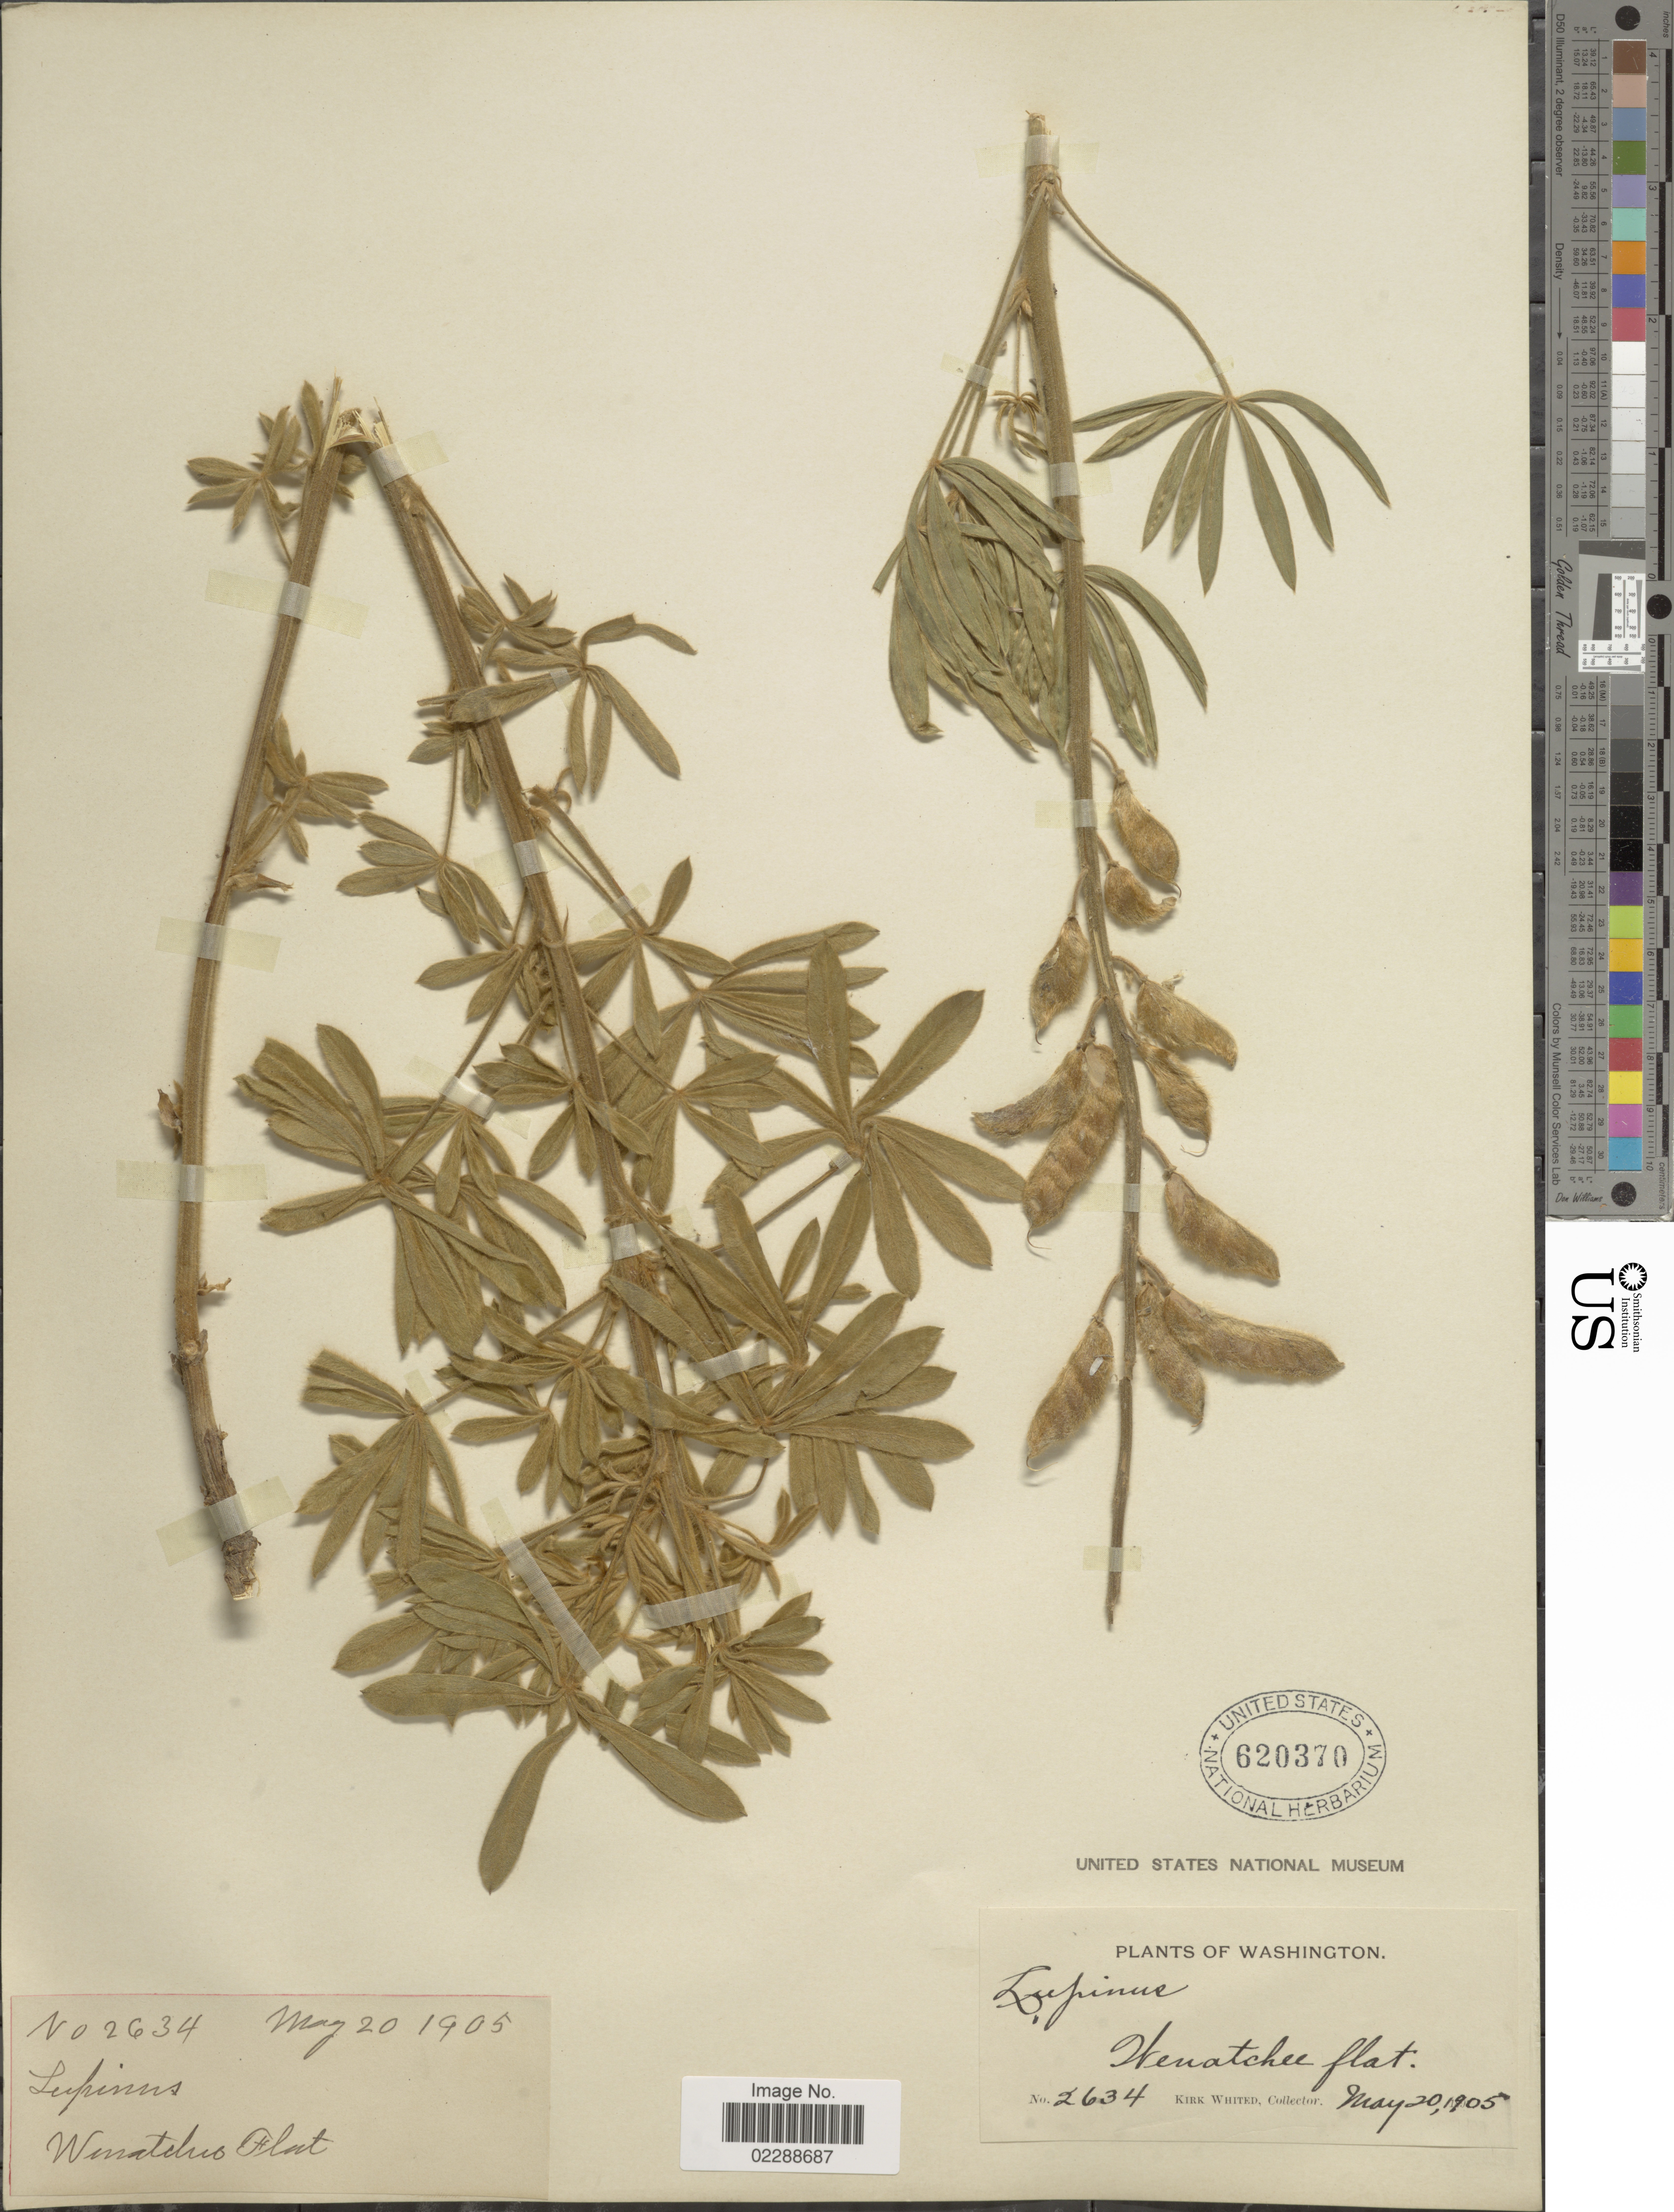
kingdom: Plantae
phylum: Tracheophyta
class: Magnoliopsida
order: Fabales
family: Fabaceae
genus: Lupinus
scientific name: Lupinus sp.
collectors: K. Whited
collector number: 2634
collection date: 1905-05-20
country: United States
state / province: Washington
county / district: Chelan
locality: Wenatchee Flat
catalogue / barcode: US 620370